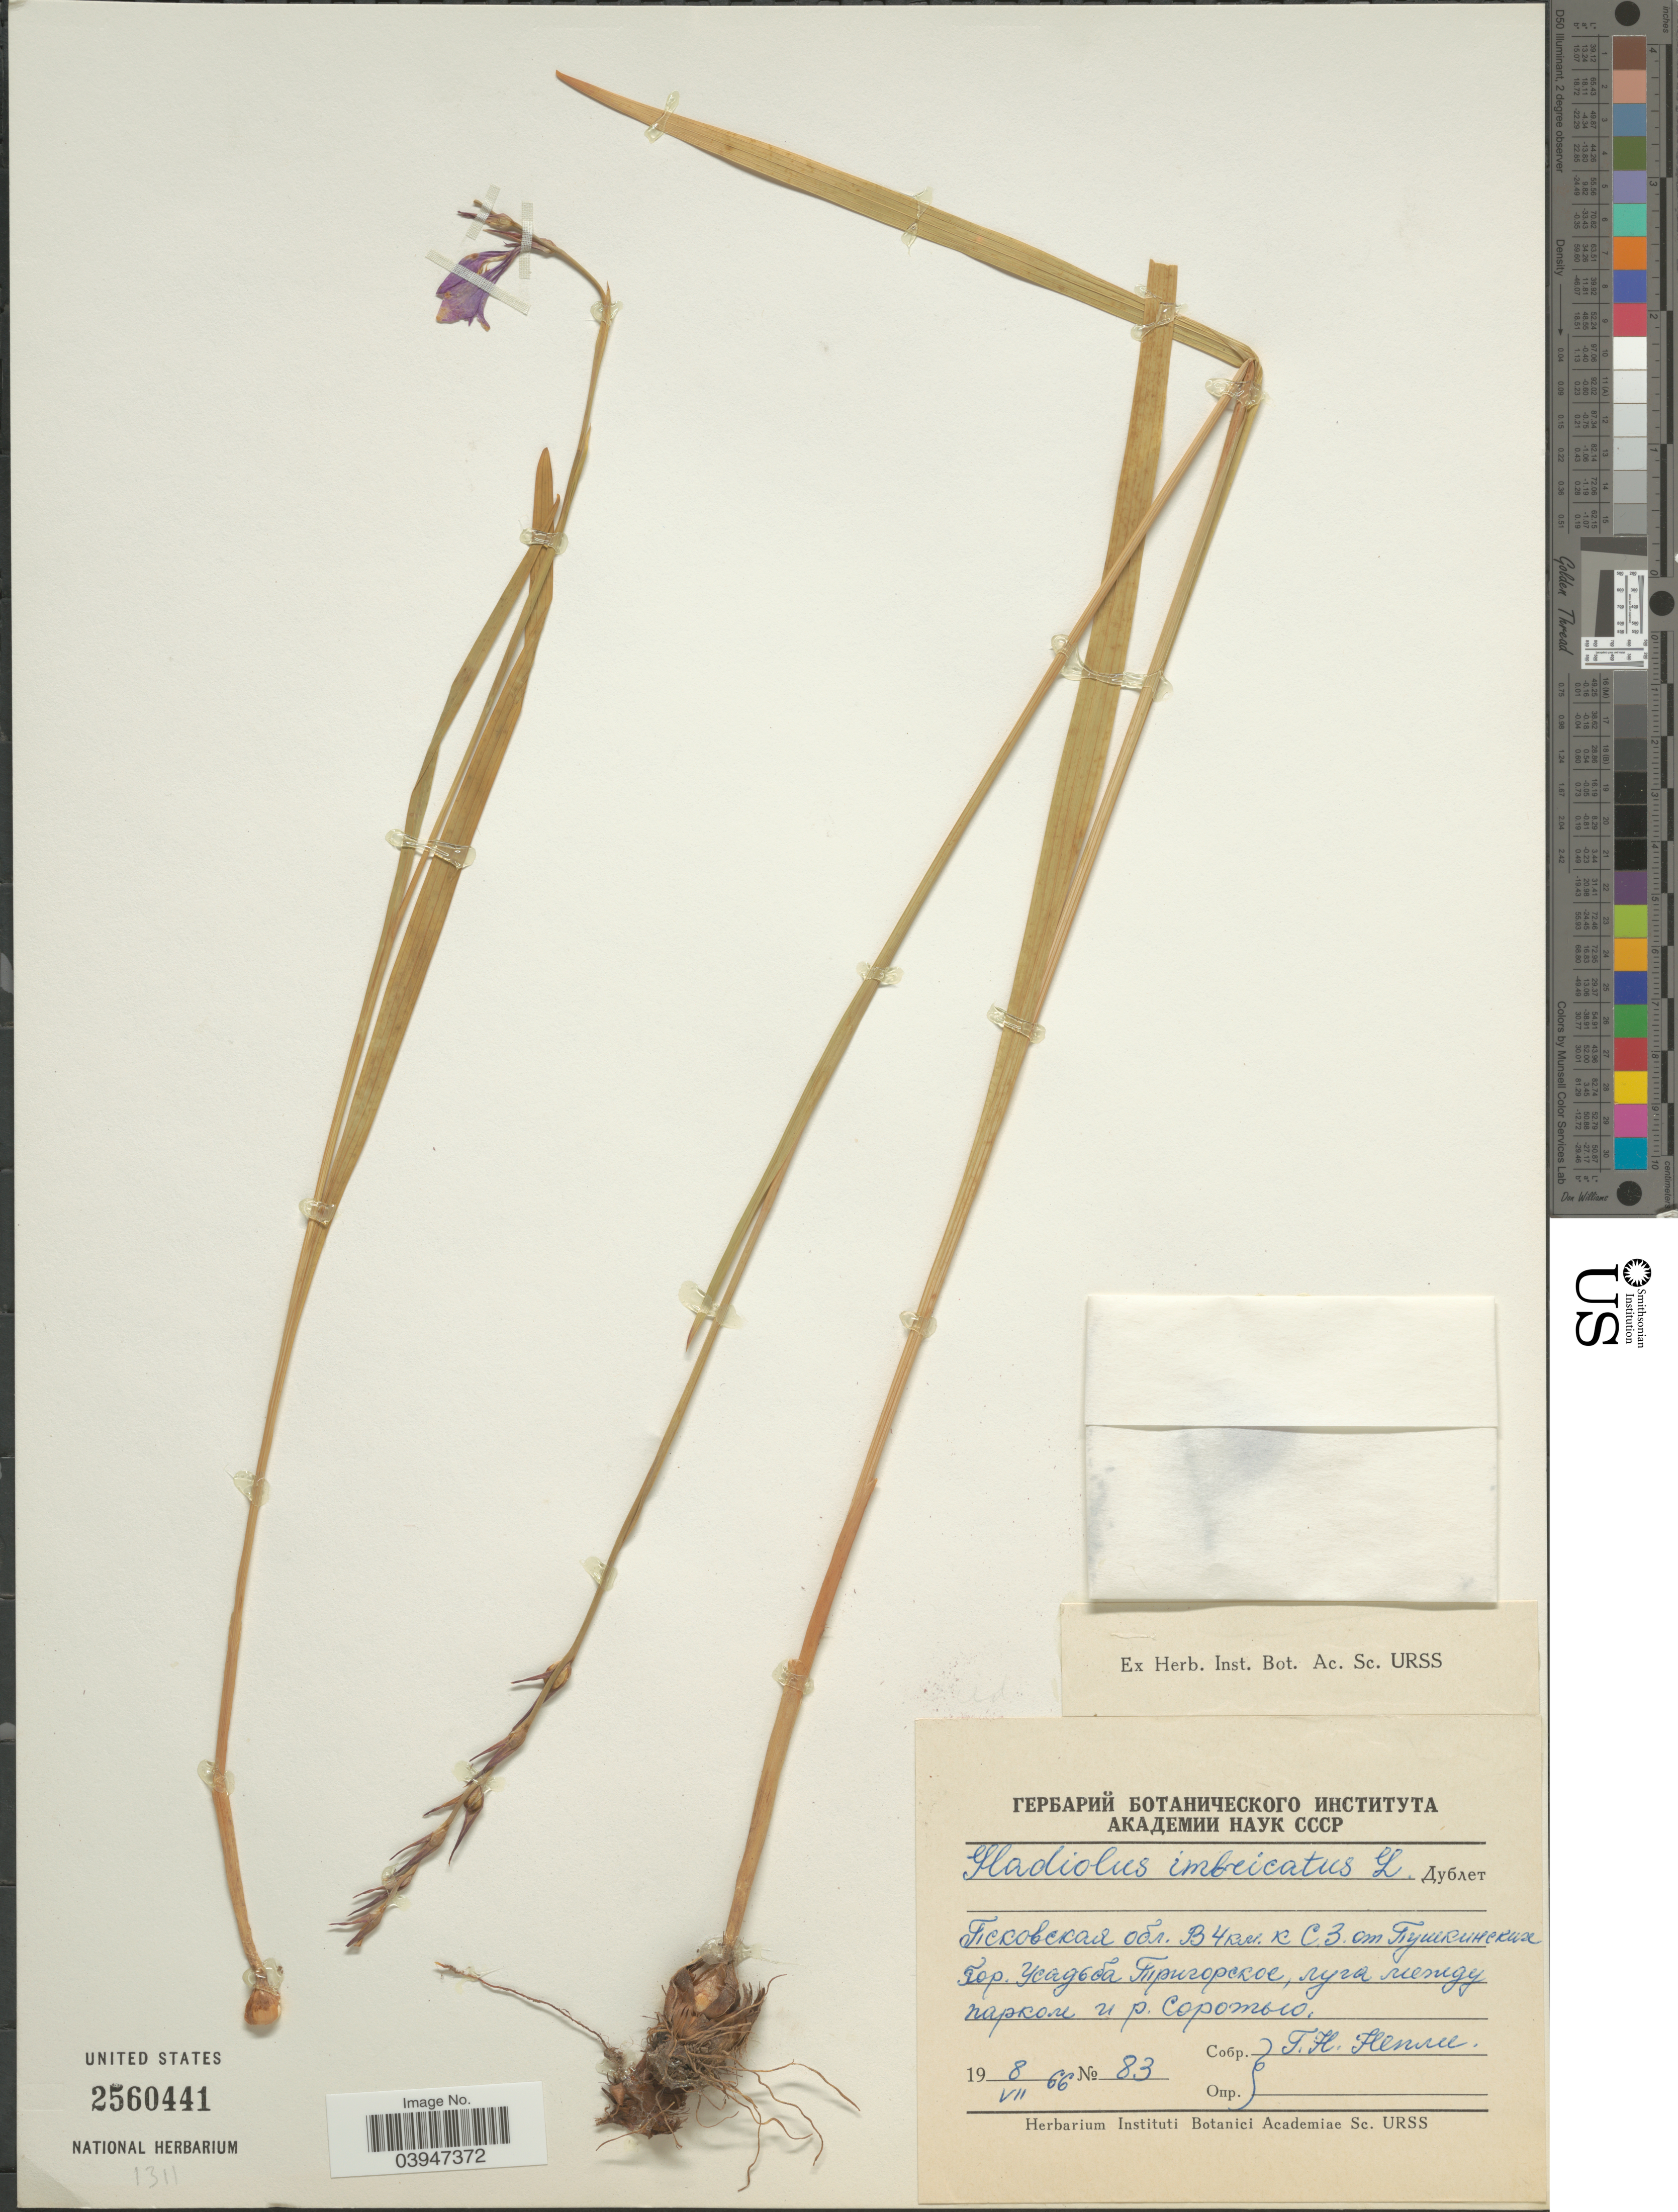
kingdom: Plantae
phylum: Tracheophyta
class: Liliopsida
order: Asparagales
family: Iridaceae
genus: Gladiolus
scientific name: Gladiolus imbricatus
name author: L.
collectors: G. Nepli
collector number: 83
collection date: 1966-07-08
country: Russian Federation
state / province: Pskov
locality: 4 km NE from Pushkinskie Gory, between Trigorskoye Park and River Sorot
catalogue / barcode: US 2560441